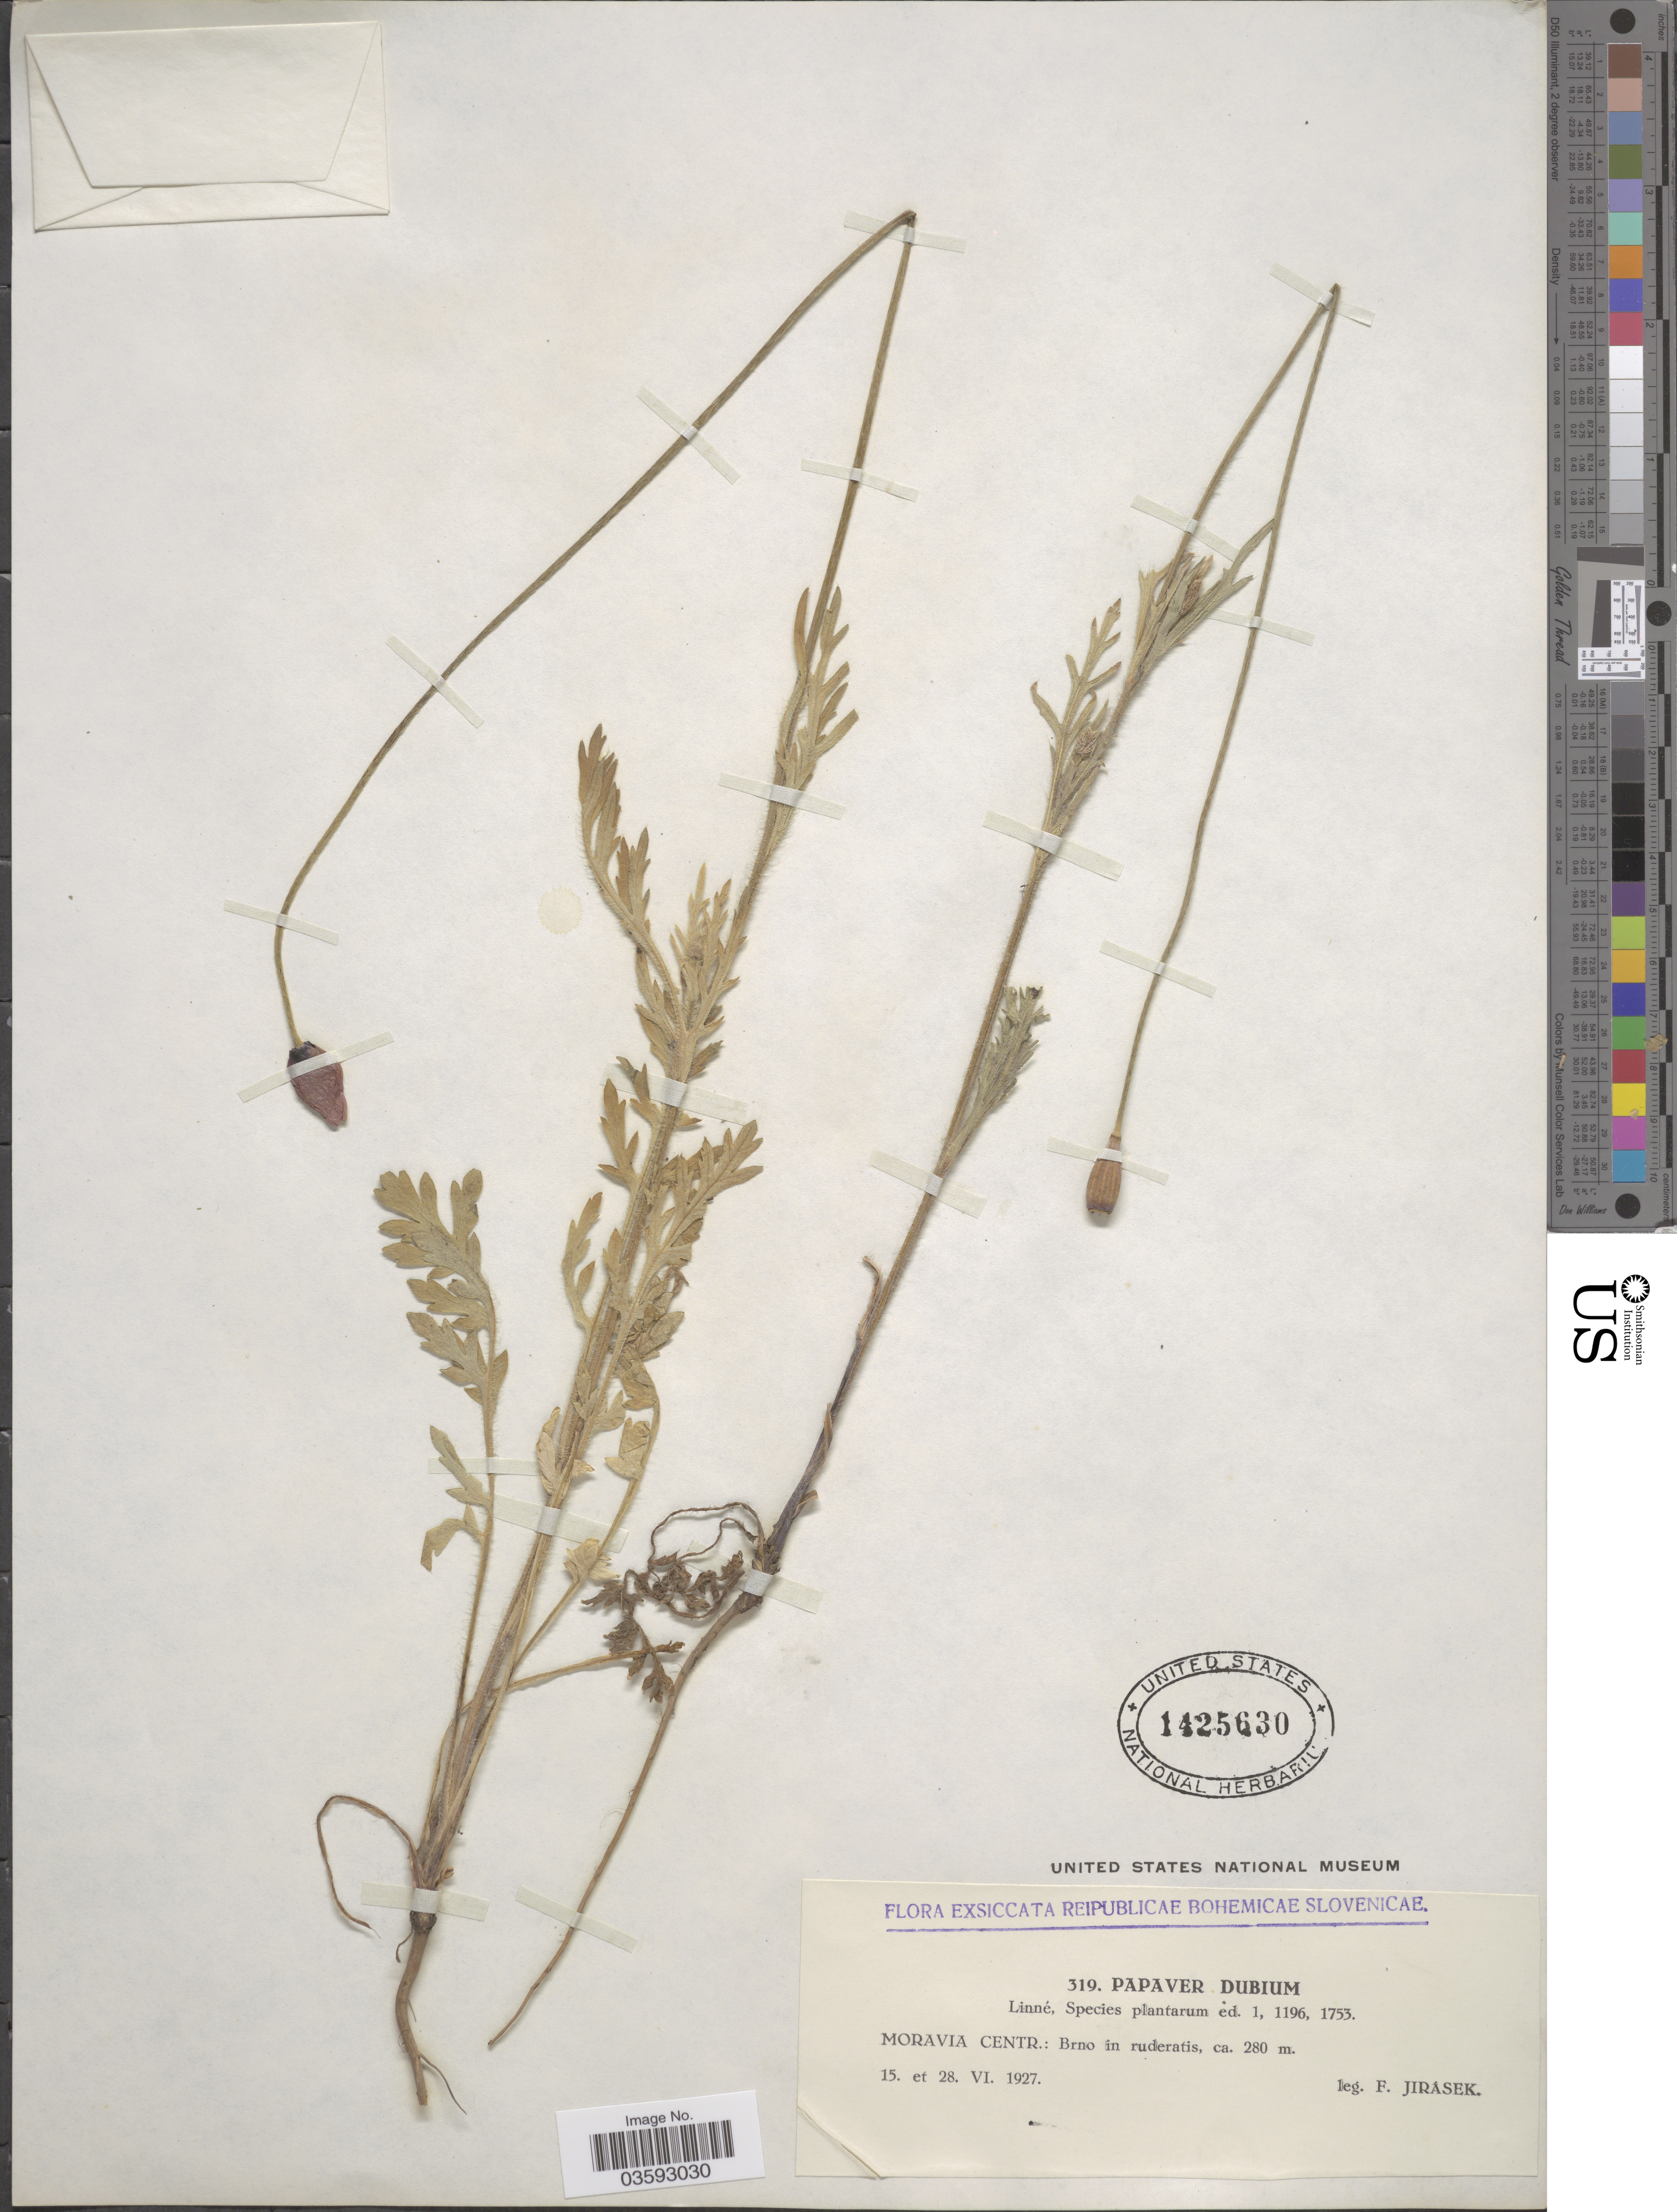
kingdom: Plantae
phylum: Tracheophyta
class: Magnoliopsida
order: Ranunculales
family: Papaveraceae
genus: Papaver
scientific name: Papaver dubium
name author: L.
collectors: F. Jirasek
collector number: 319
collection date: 1927-06-15/1927-06-28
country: Czechia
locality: Moravia Centr.: Brno in ruderatis. Reipublicae Bohemicae Slovenicae.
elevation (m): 280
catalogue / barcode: US 1425630